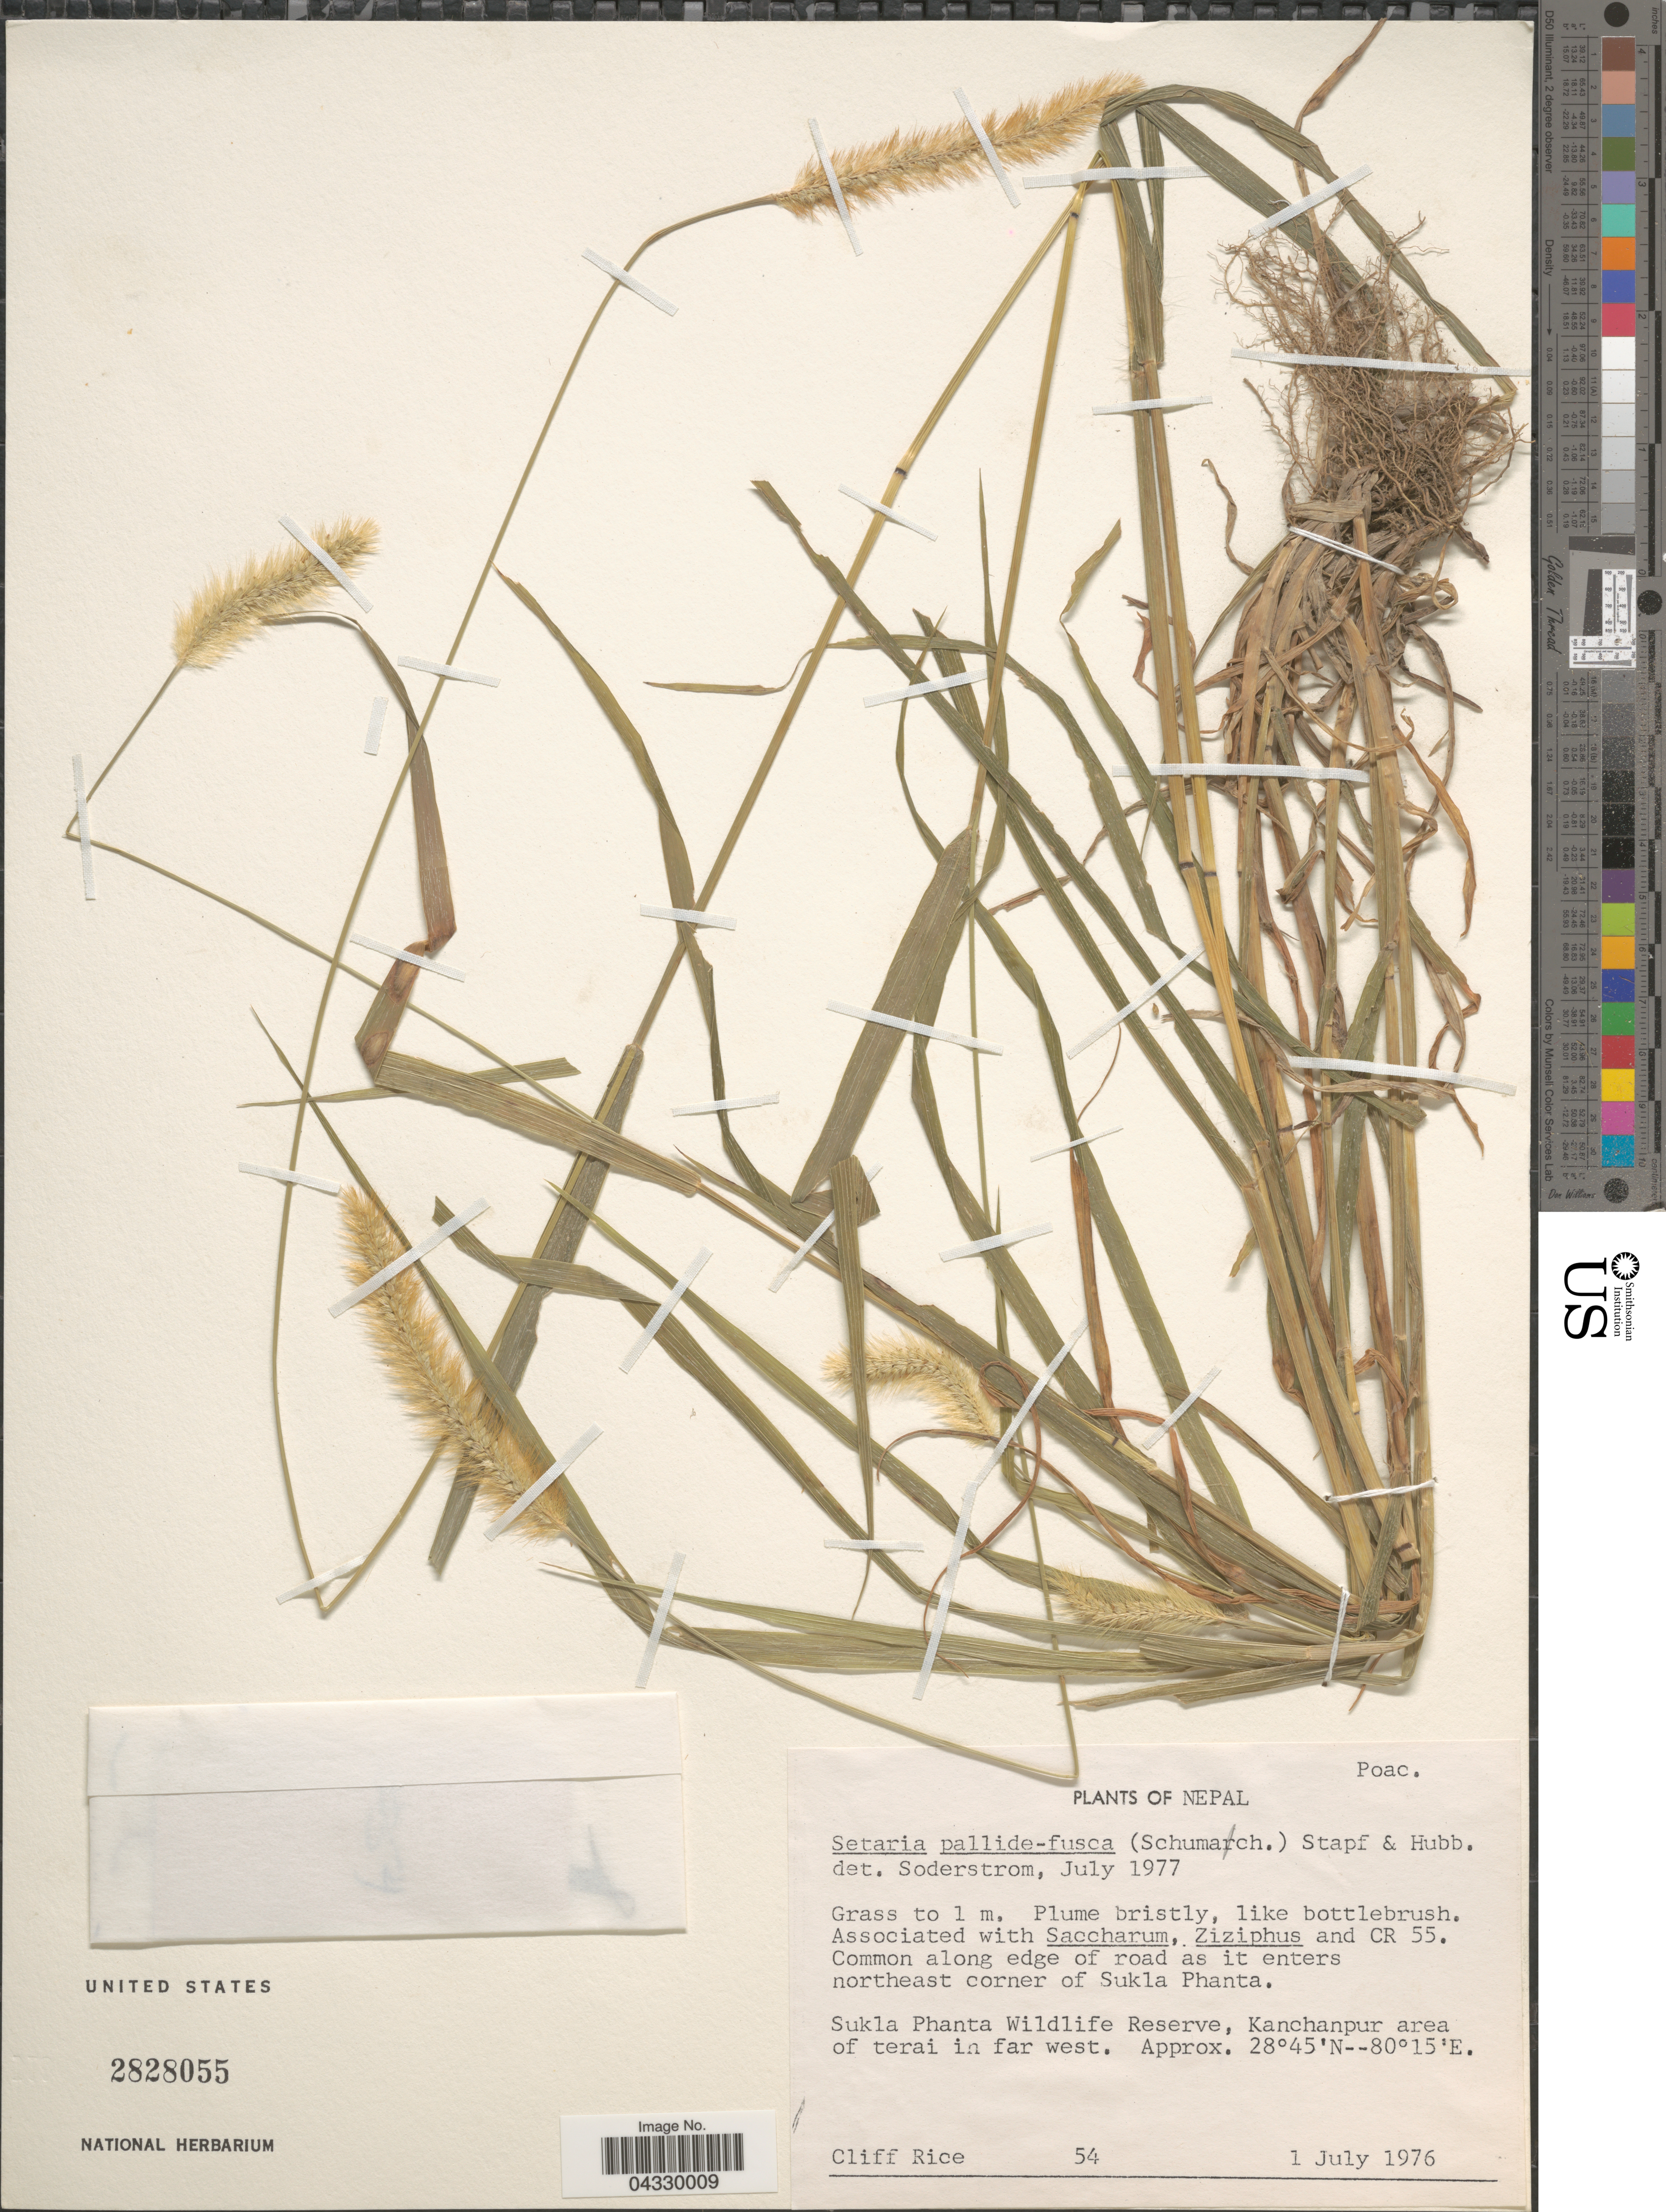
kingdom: Plantae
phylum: Tracheophyta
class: Liliopsida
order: Poales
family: Poaceae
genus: Setaria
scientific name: Setaria pallide-fusca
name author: (Schumach.) Stapf & C.E. Hubb.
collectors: C. Rice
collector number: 54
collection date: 1976-07-01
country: Nepal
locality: Sukla Phanta Wildlife Reserve, Kanchanpur area of terai in far west.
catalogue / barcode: US 2828055